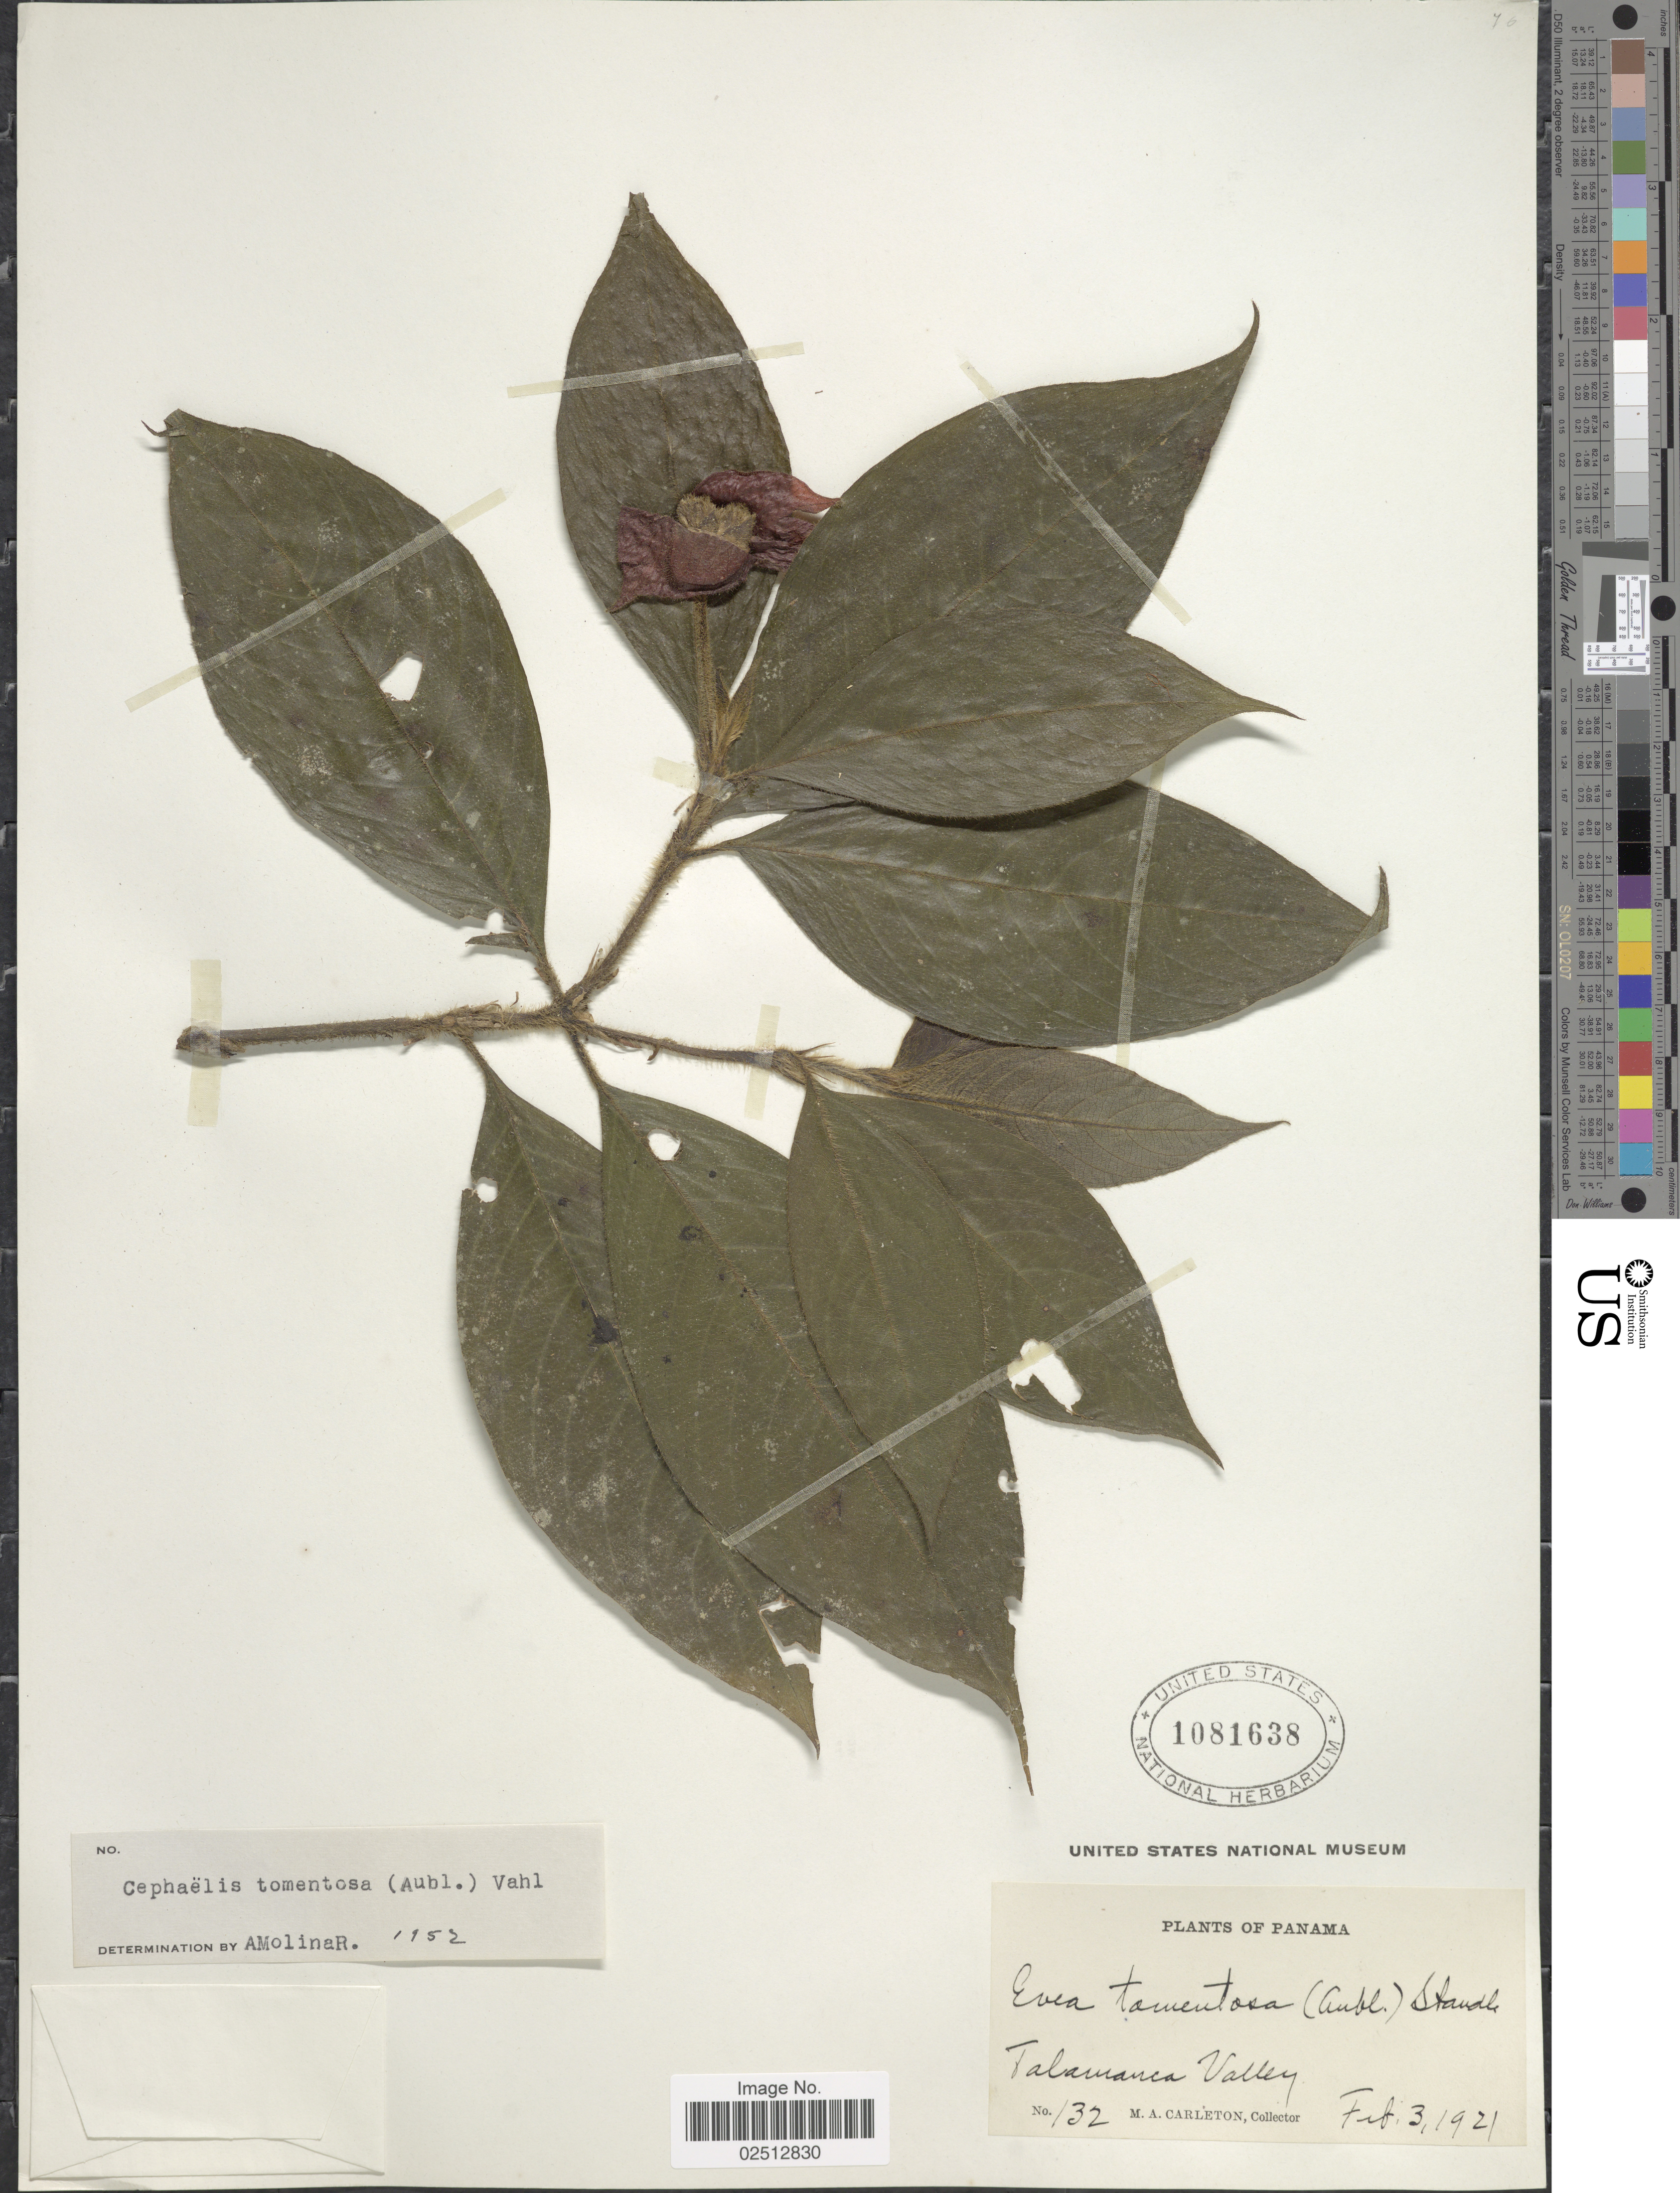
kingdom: Plantae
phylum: Tracheophyta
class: Magnoliopsida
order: Gentianales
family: Rubiaceae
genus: Psychotria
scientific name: Psychotria poeppigiana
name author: Müll. Arg.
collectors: M. A. Carleton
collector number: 132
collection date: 1921-02-03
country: Panama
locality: Talamanca Valley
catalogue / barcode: US 1081638